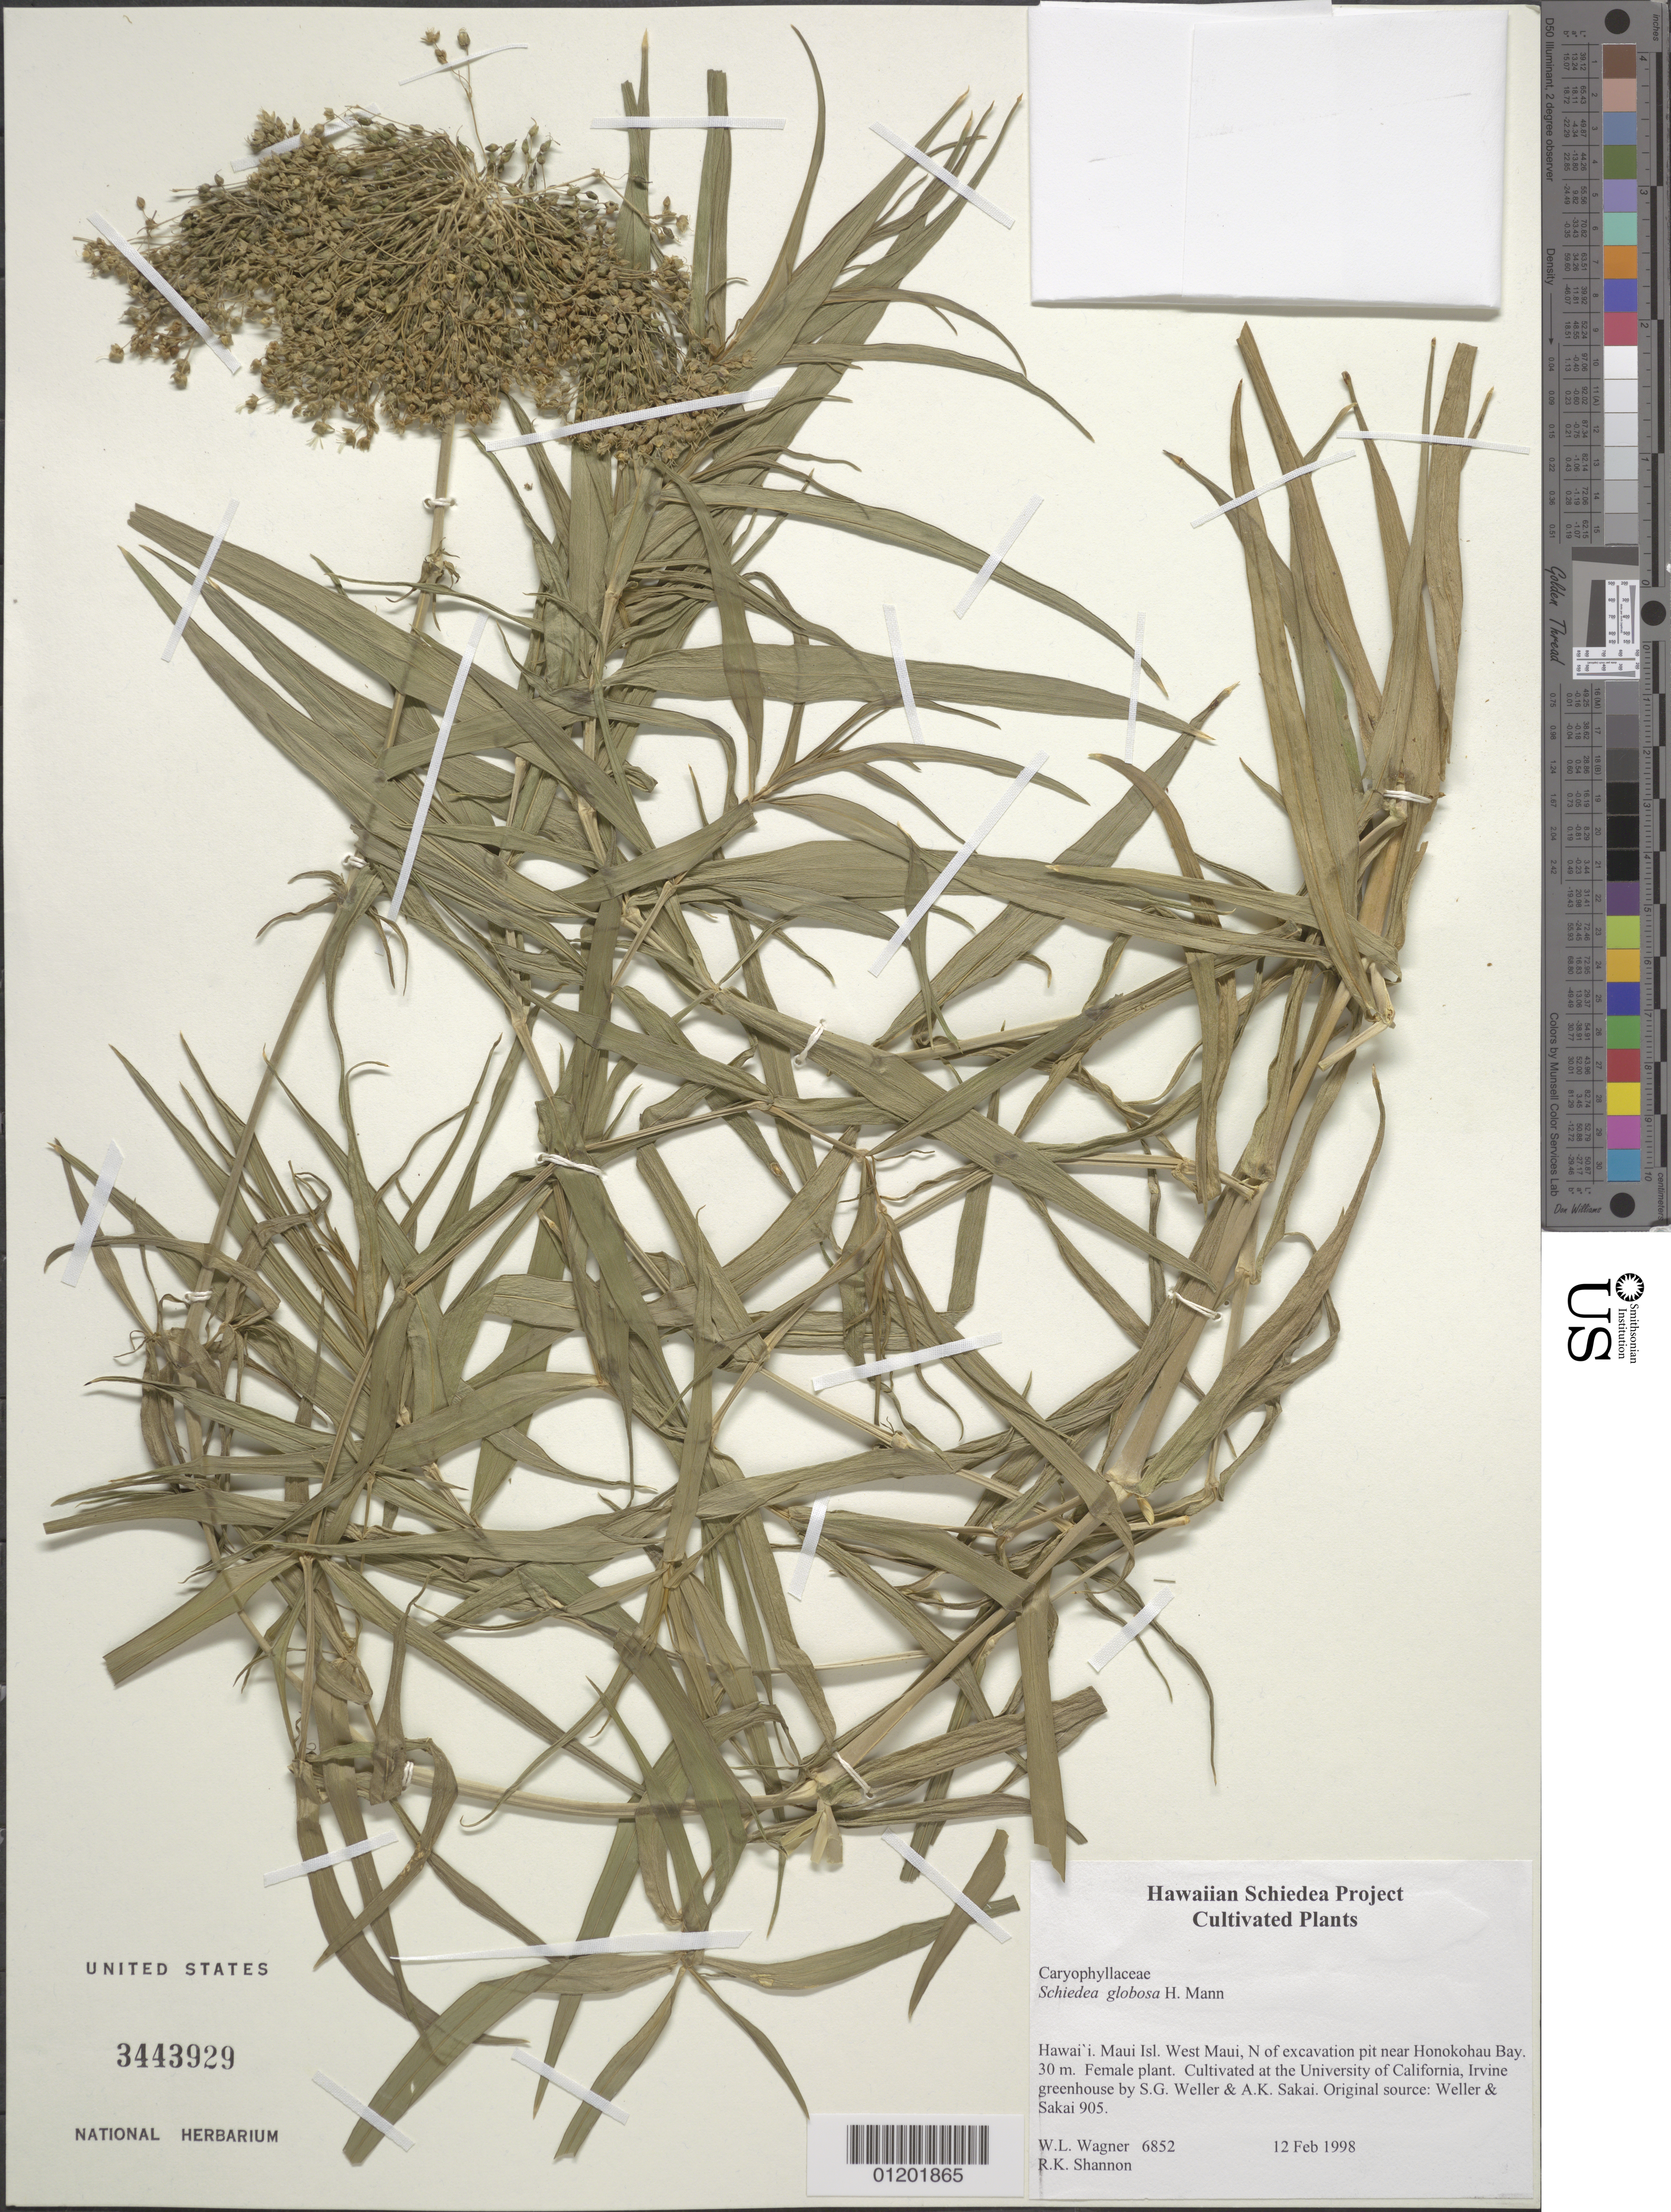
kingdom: Plantae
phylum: Tracheophyta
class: Magnoliopsida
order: Caryophyllales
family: Caryophyllaceae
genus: Schiedea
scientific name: Schiedea globosa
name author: H. Mann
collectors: W. L. Wagner & R. Shannon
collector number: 6852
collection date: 1998-02-11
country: United States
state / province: California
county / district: Orange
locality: University of California, Irvine greenhouse.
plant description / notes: Cultivated at the University of California, Irvine greenhouse by S.G. Weller & A.K. Sakai. Original source: Weller & Sakai 905, West Maui, N of excavation pit near Honokohau Bay., 30 m.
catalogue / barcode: US 3443929